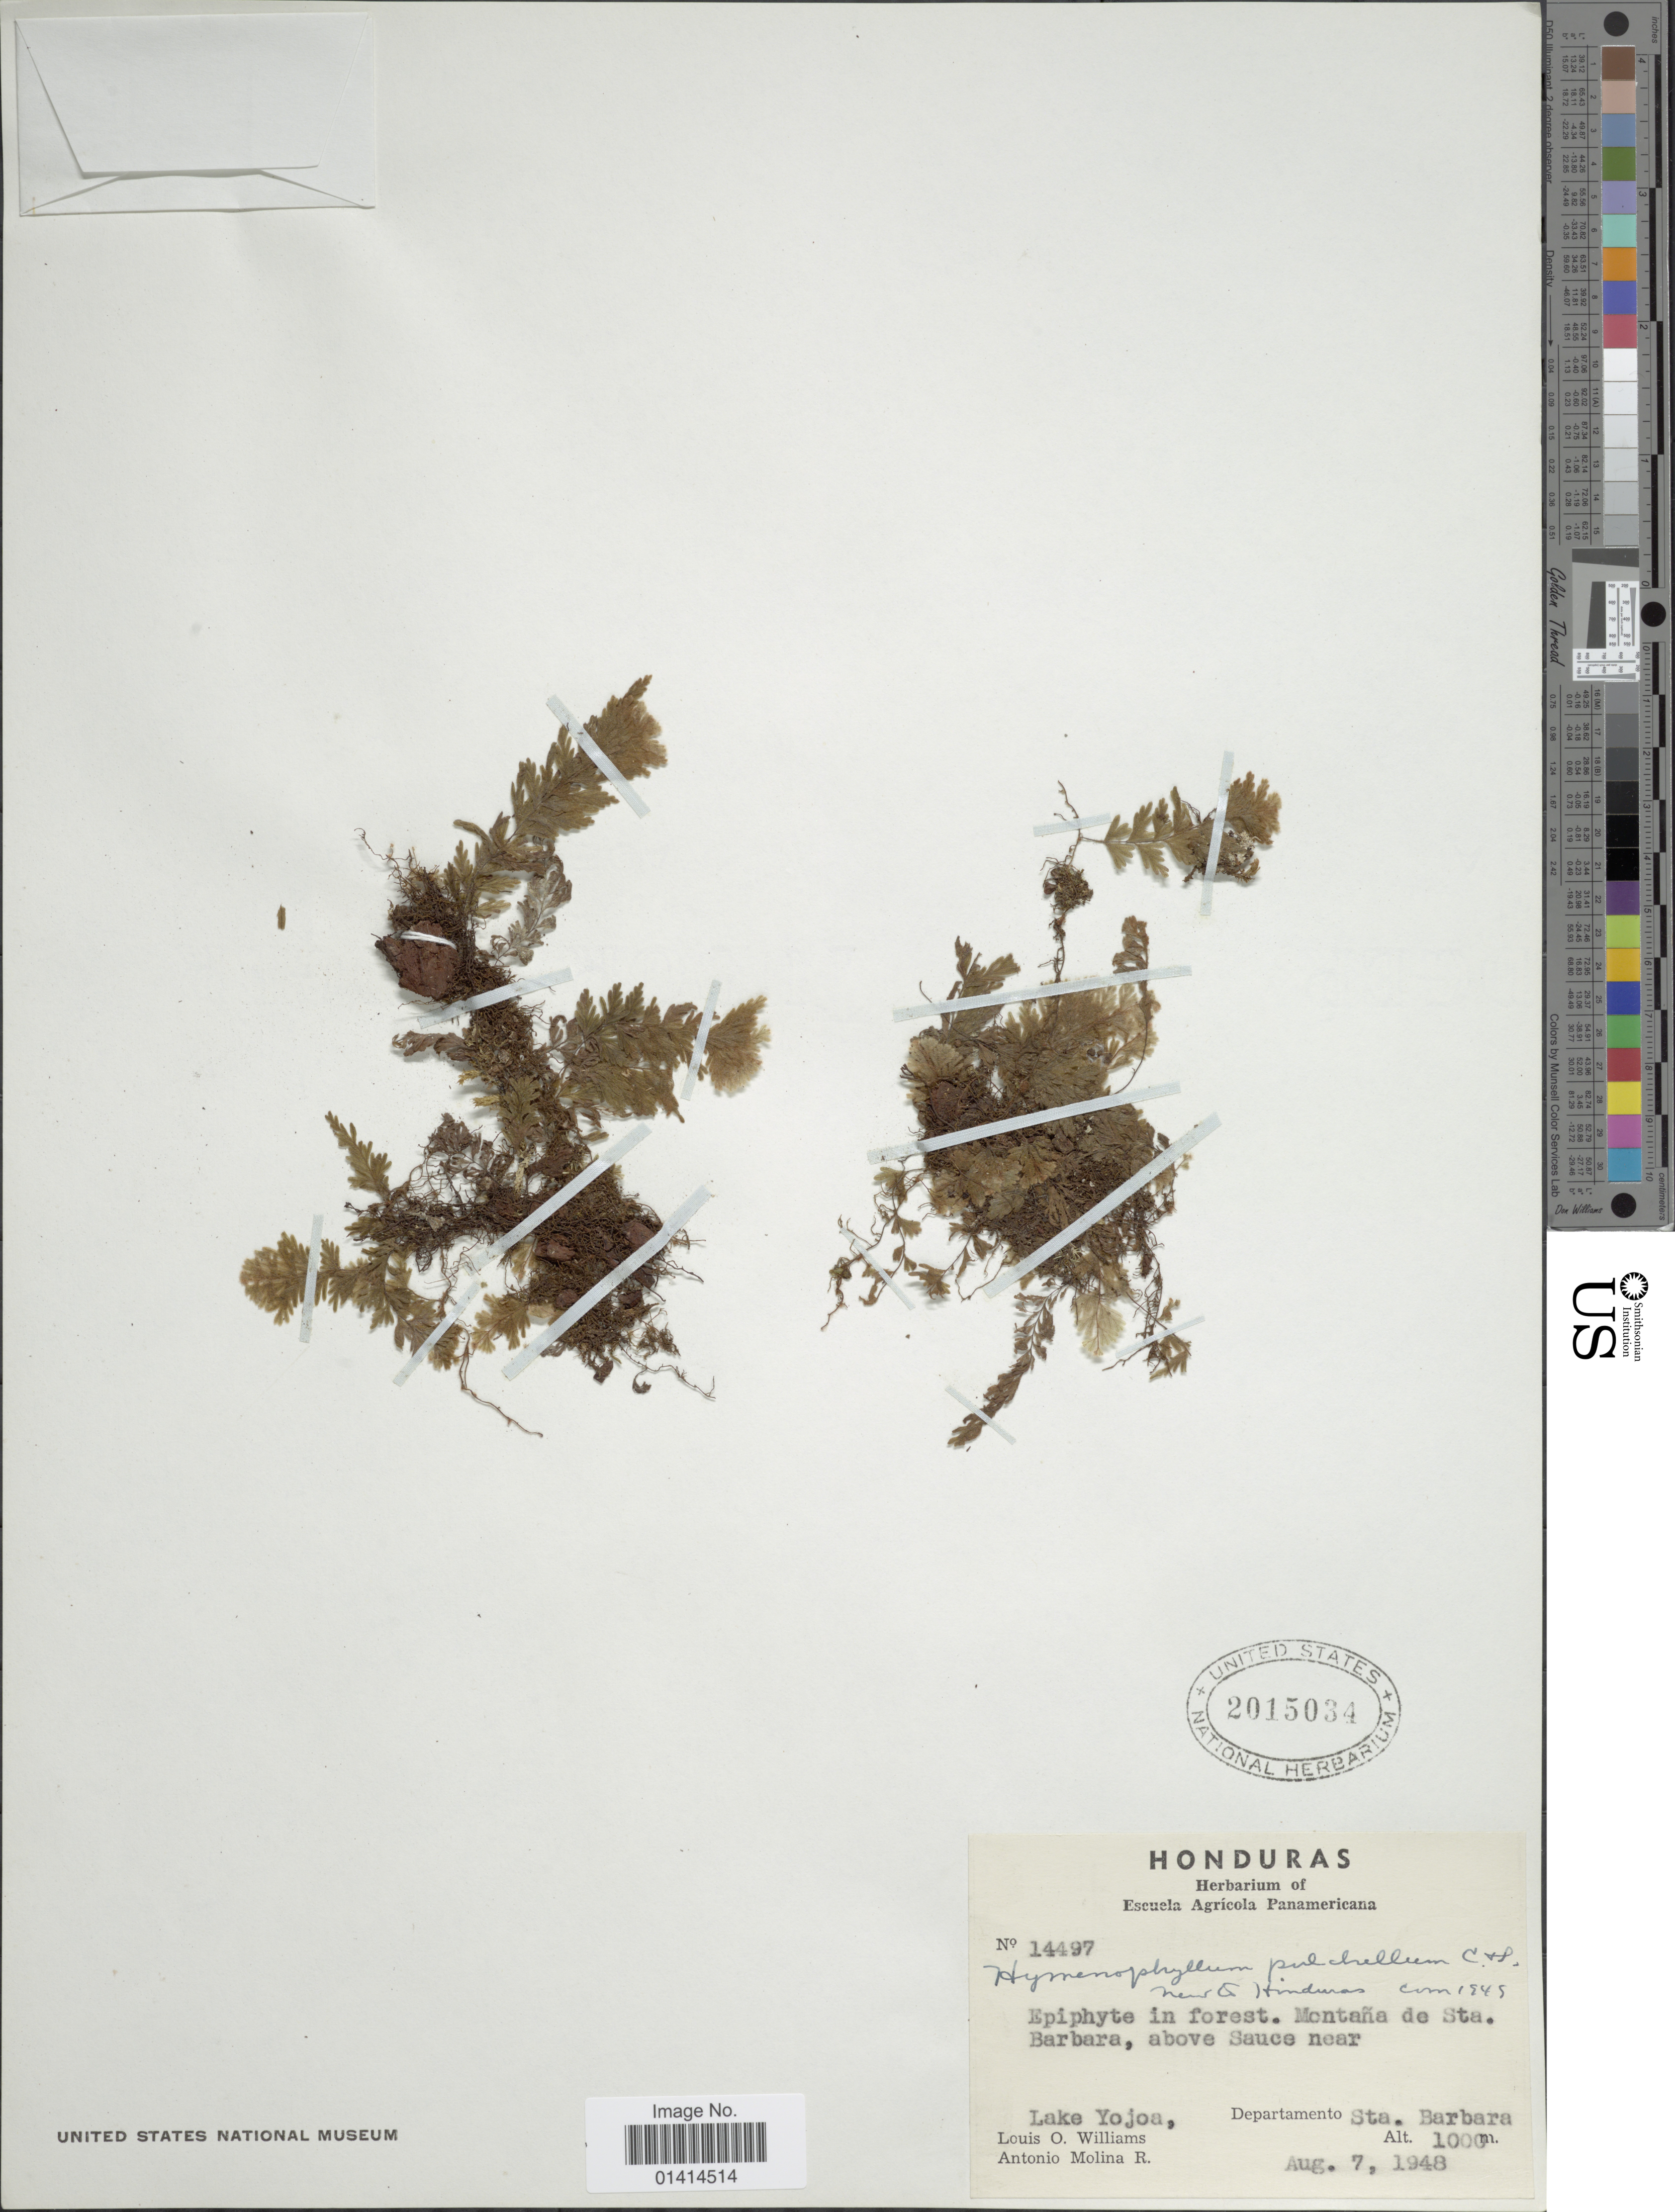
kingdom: Plantae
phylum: Tracheophyta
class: Polypodiopsida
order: Hymenophyllales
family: Hymenophyllaceae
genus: Hymenophyllum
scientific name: Hymenophyllum pulchellum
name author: Schltdl. & Cham.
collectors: L. O. Williams & A. Molina R.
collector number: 14497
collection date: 1948-08-07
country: Honduras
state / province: Santa Bárbara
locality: Montaña de Sta Barbara, above Sauce near Lake Yojoa Departamento Sta Barbara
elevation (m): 1000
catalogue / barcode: US 2015034